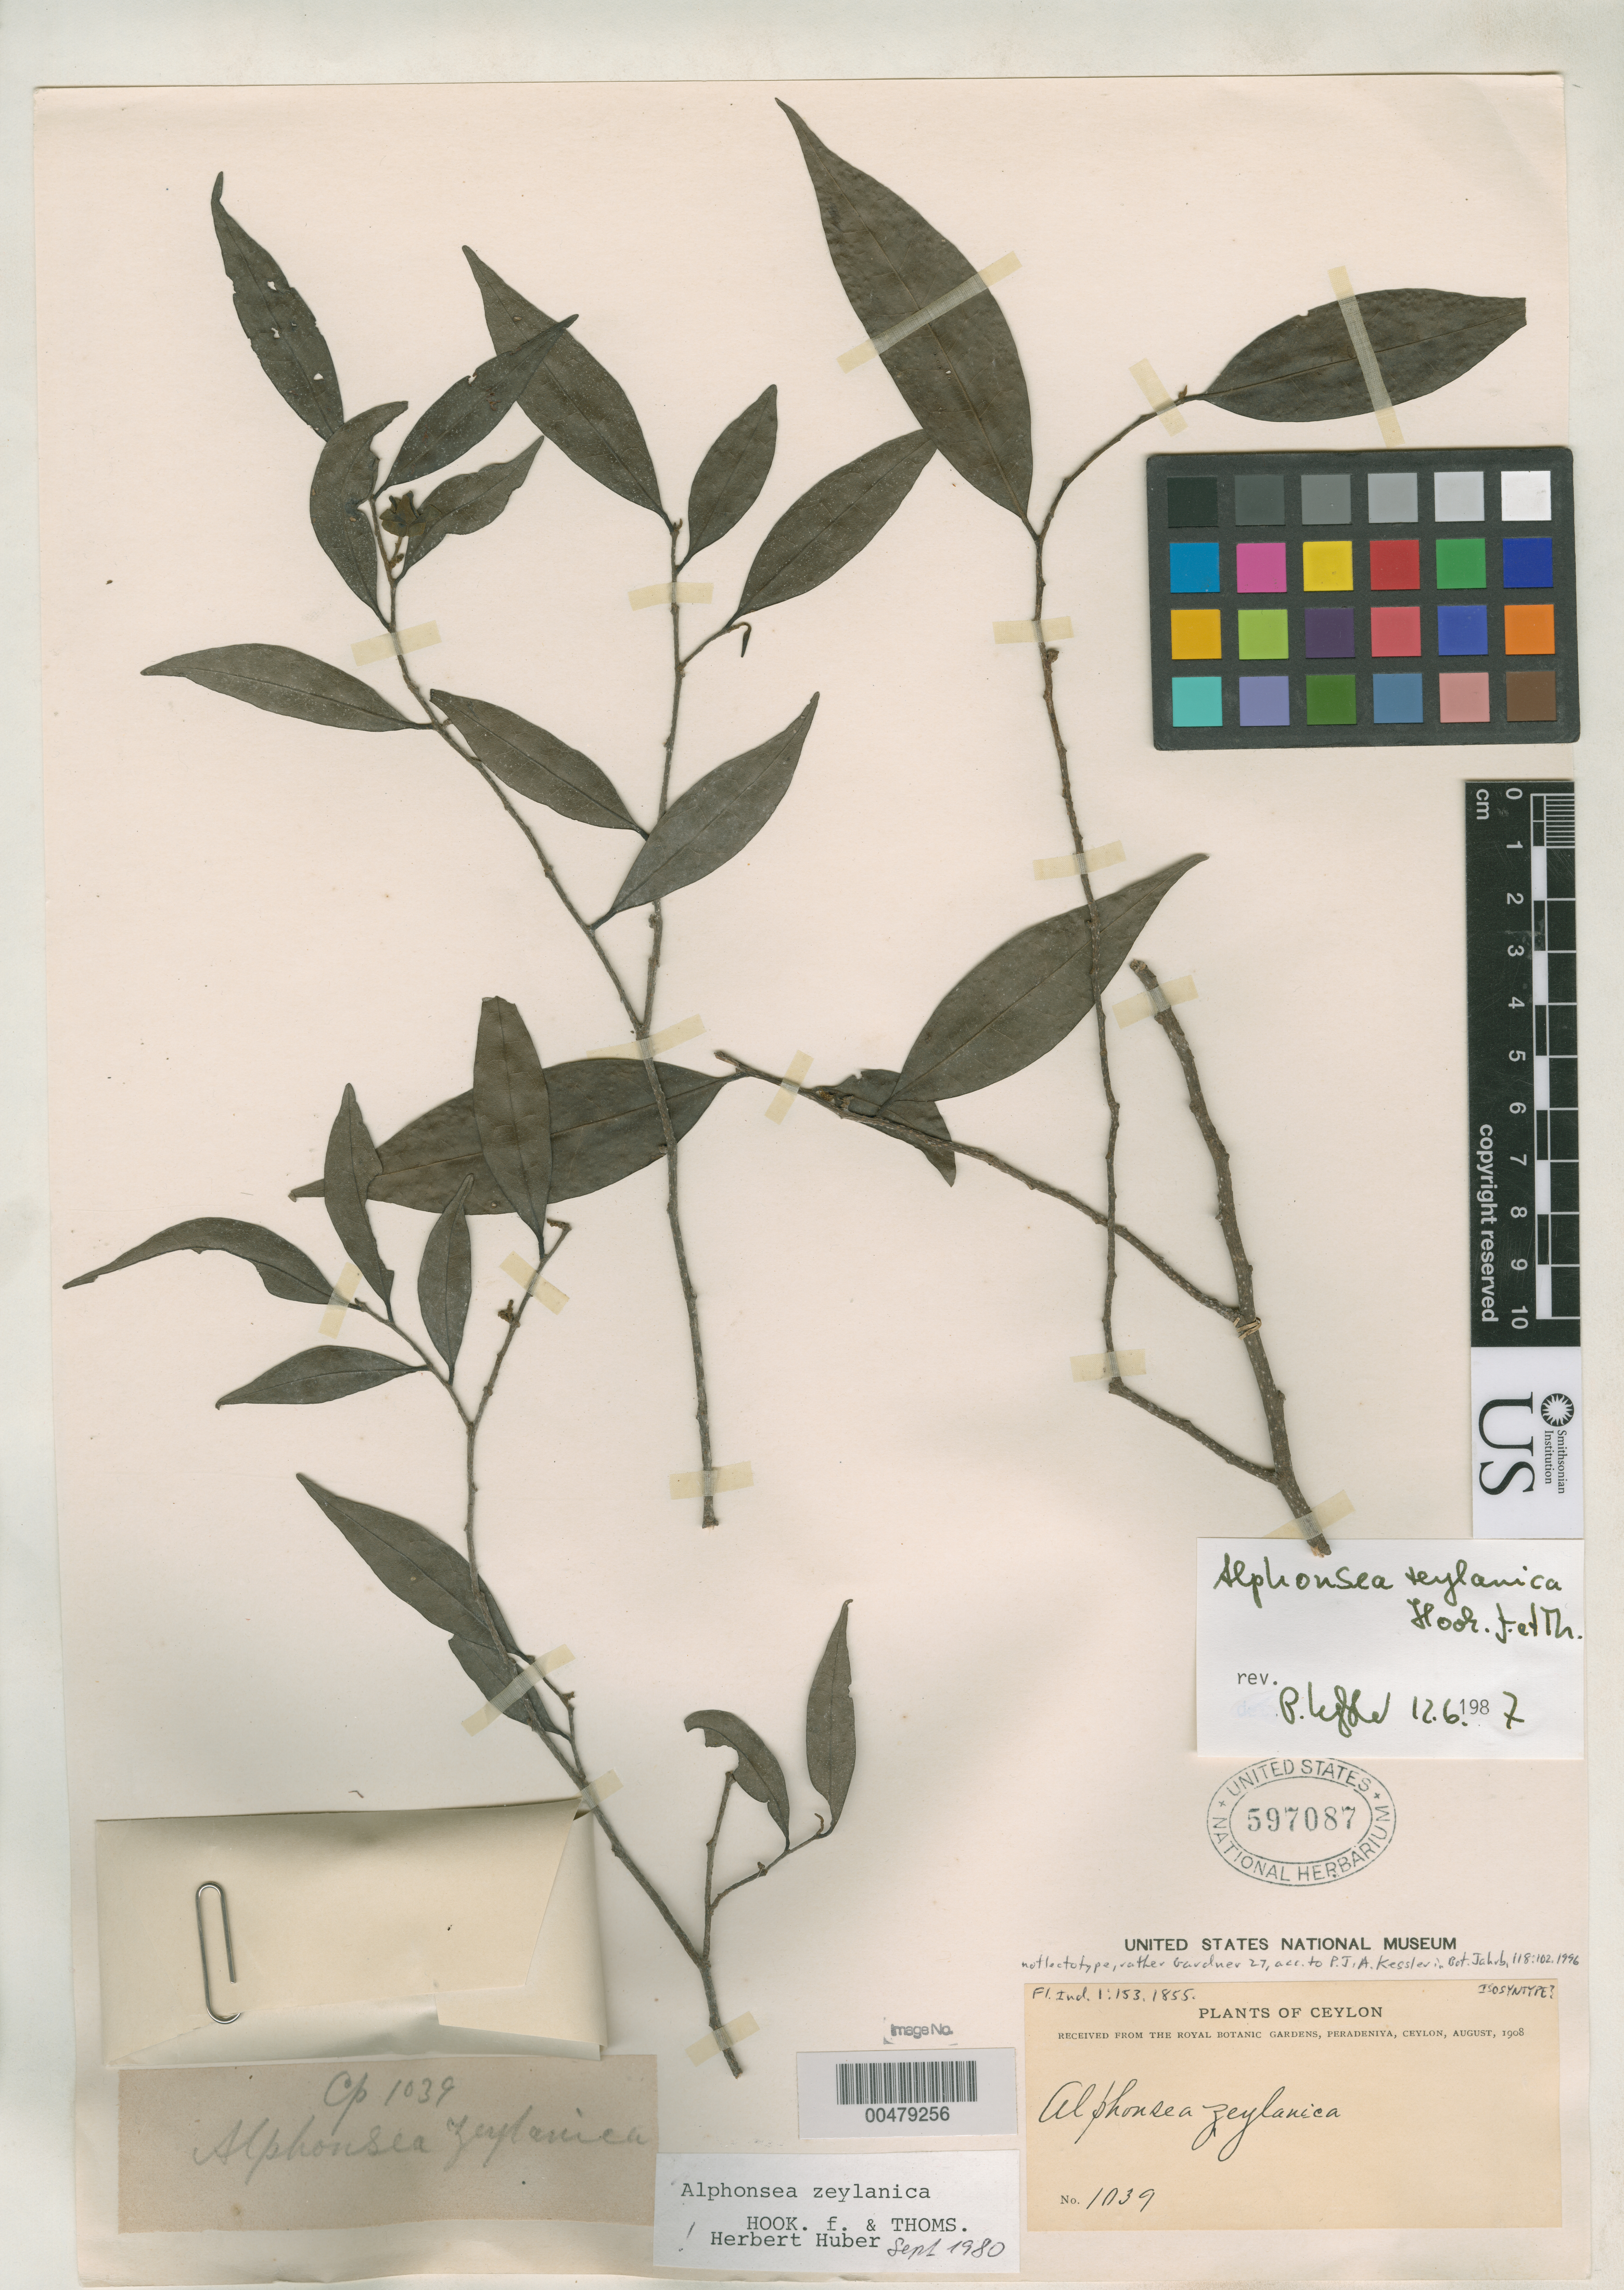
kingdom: Plantae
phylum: Tracheophyta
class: Magnoliopsida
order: Magnoliales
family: Annonaceae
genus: Alphonsea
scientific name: Alphonsea zeylanica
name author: Hook. f. & Thomson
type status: Possible Isosyntype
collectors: G. H. K. Thwaites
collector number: C.P. 1039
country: Sri Lanka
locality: "Ceylon"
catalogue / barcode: US 597087